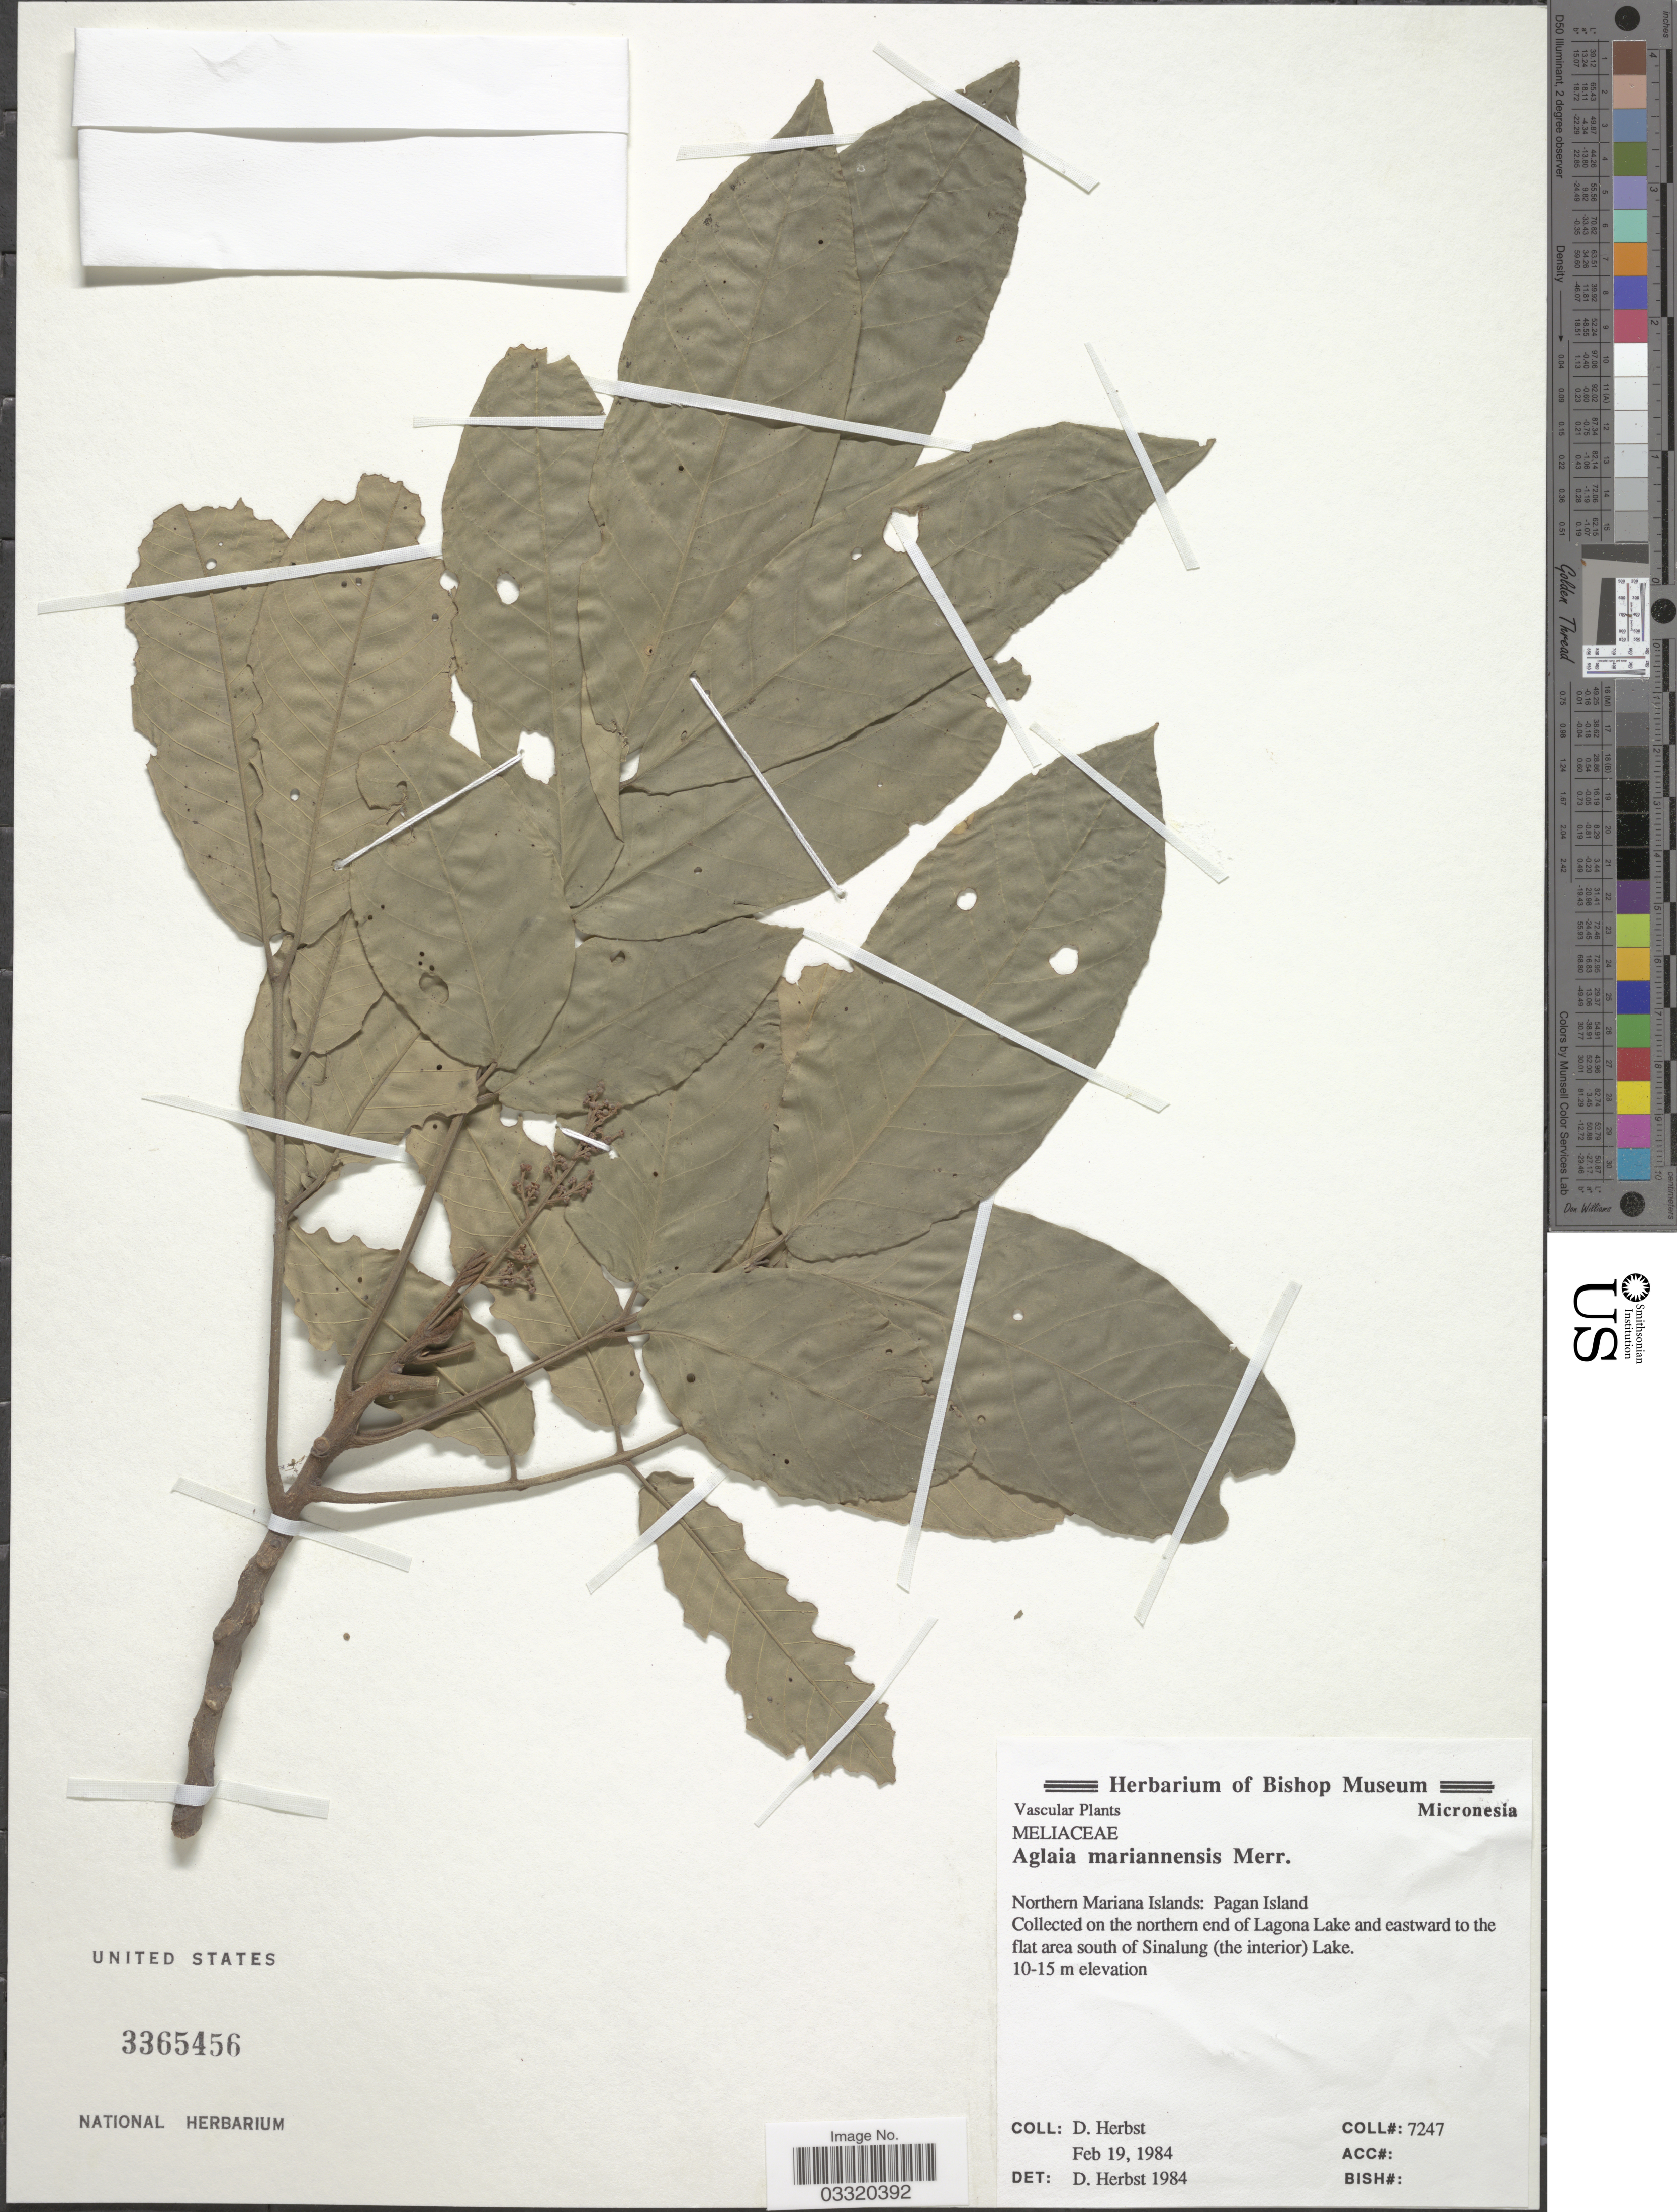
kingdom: Plantae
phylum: Tracheophyta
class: Magnoliopsida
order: Sapindales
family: Meliaceae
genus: Aglaia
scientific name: Aglaia mariannensis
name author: Merr.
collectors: D. Herbst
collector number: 7247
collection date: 1984-02-19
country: Northern Mariana Islands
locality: Northern Mariana Islands: Pagan Island. On the northern end of Lagona Lake and eastward to the flat area south of Sinalung (the interior) Lake.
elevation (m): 10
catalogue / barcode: US 3365456